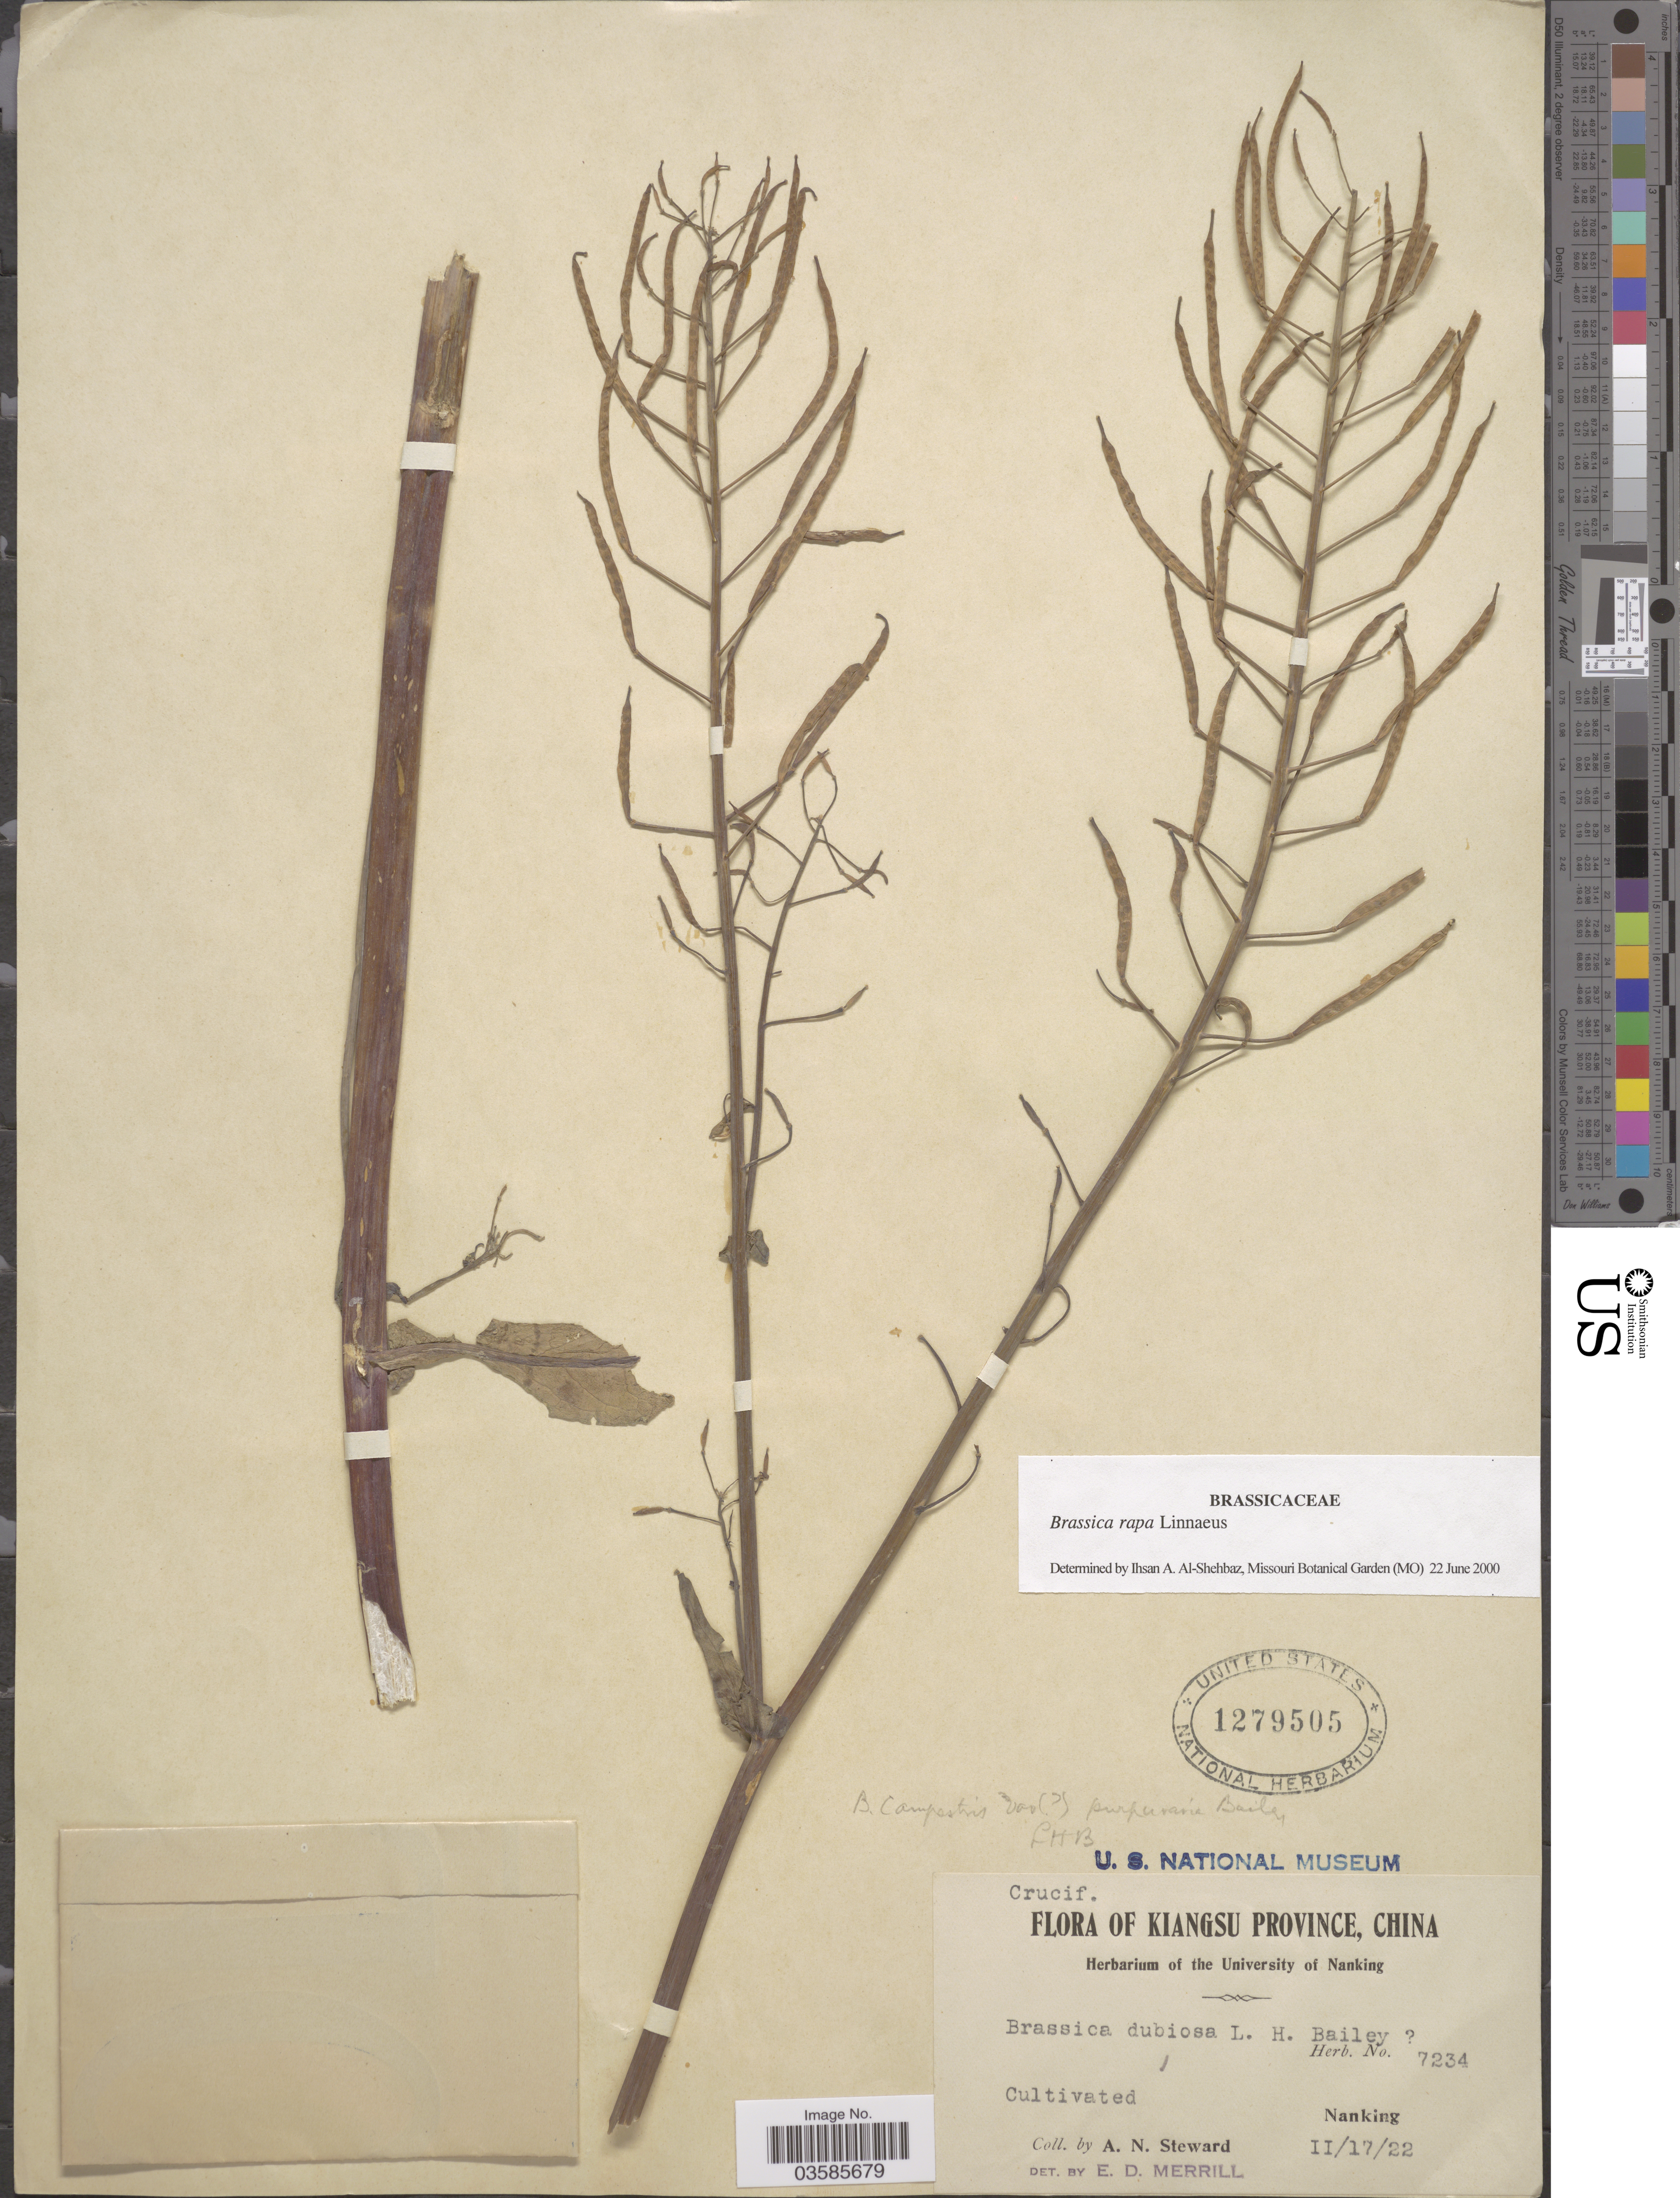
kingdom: Plantae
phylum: Tracheophyta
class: Magnoliopsida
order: Brassicales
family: Brassicaceae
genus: Brassica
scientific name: Brassica rapa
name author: L.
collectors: A. N. Steward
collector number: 7234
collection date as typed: Transcribed d/m/y: 17/2/22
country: China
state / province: Jiangsu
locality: Kingsu Province, Nanking.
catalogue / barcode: US 1279505